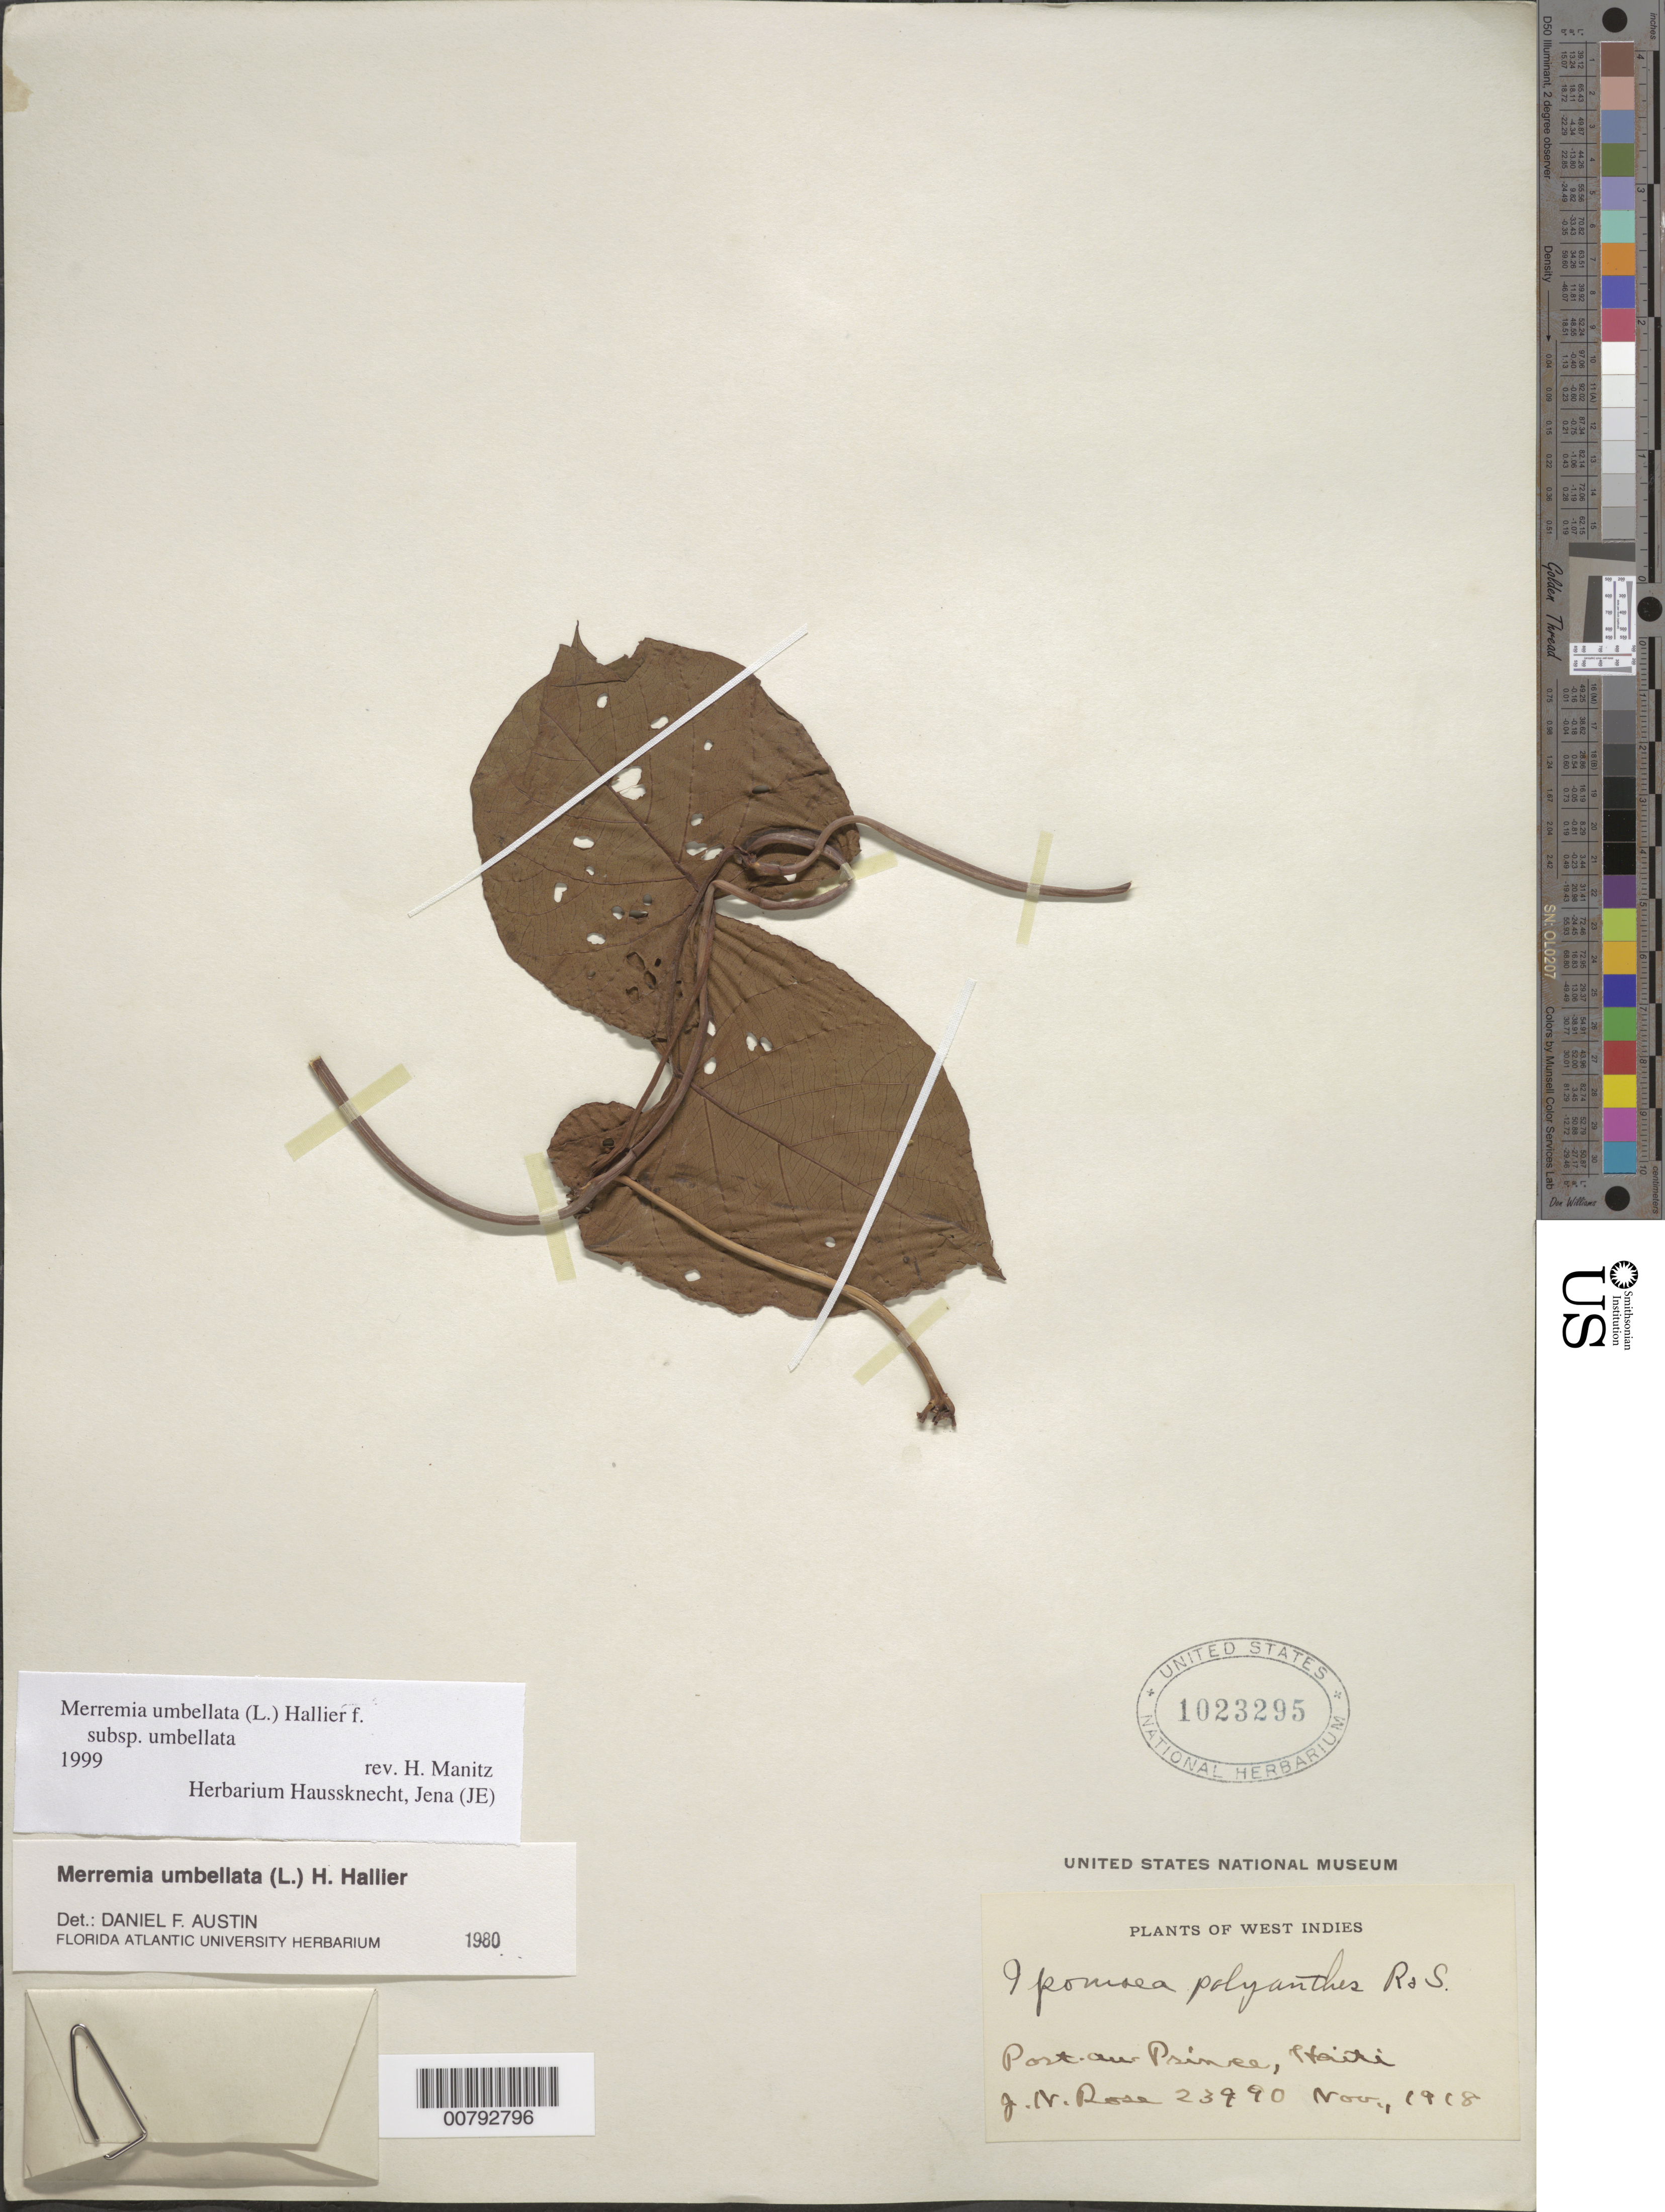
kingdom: Plantae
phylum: Tracheophyta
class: Magnoliopsida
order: Solanales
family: Convolvulaceae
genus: Camonea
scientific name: Camonea umbellata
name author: (L.) A. R. Simões & Staples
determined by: Strong, Mark T., (BOT), Smithsonian Institution - National Museum of Natural History (UNITED STATES)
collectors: J. N. Rose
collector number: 23990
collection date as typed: Nov 1918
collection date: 1918-11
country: Haiti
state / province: Óuest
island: Hispaniola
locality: Port-au-Prince.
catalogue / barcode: US 1023295